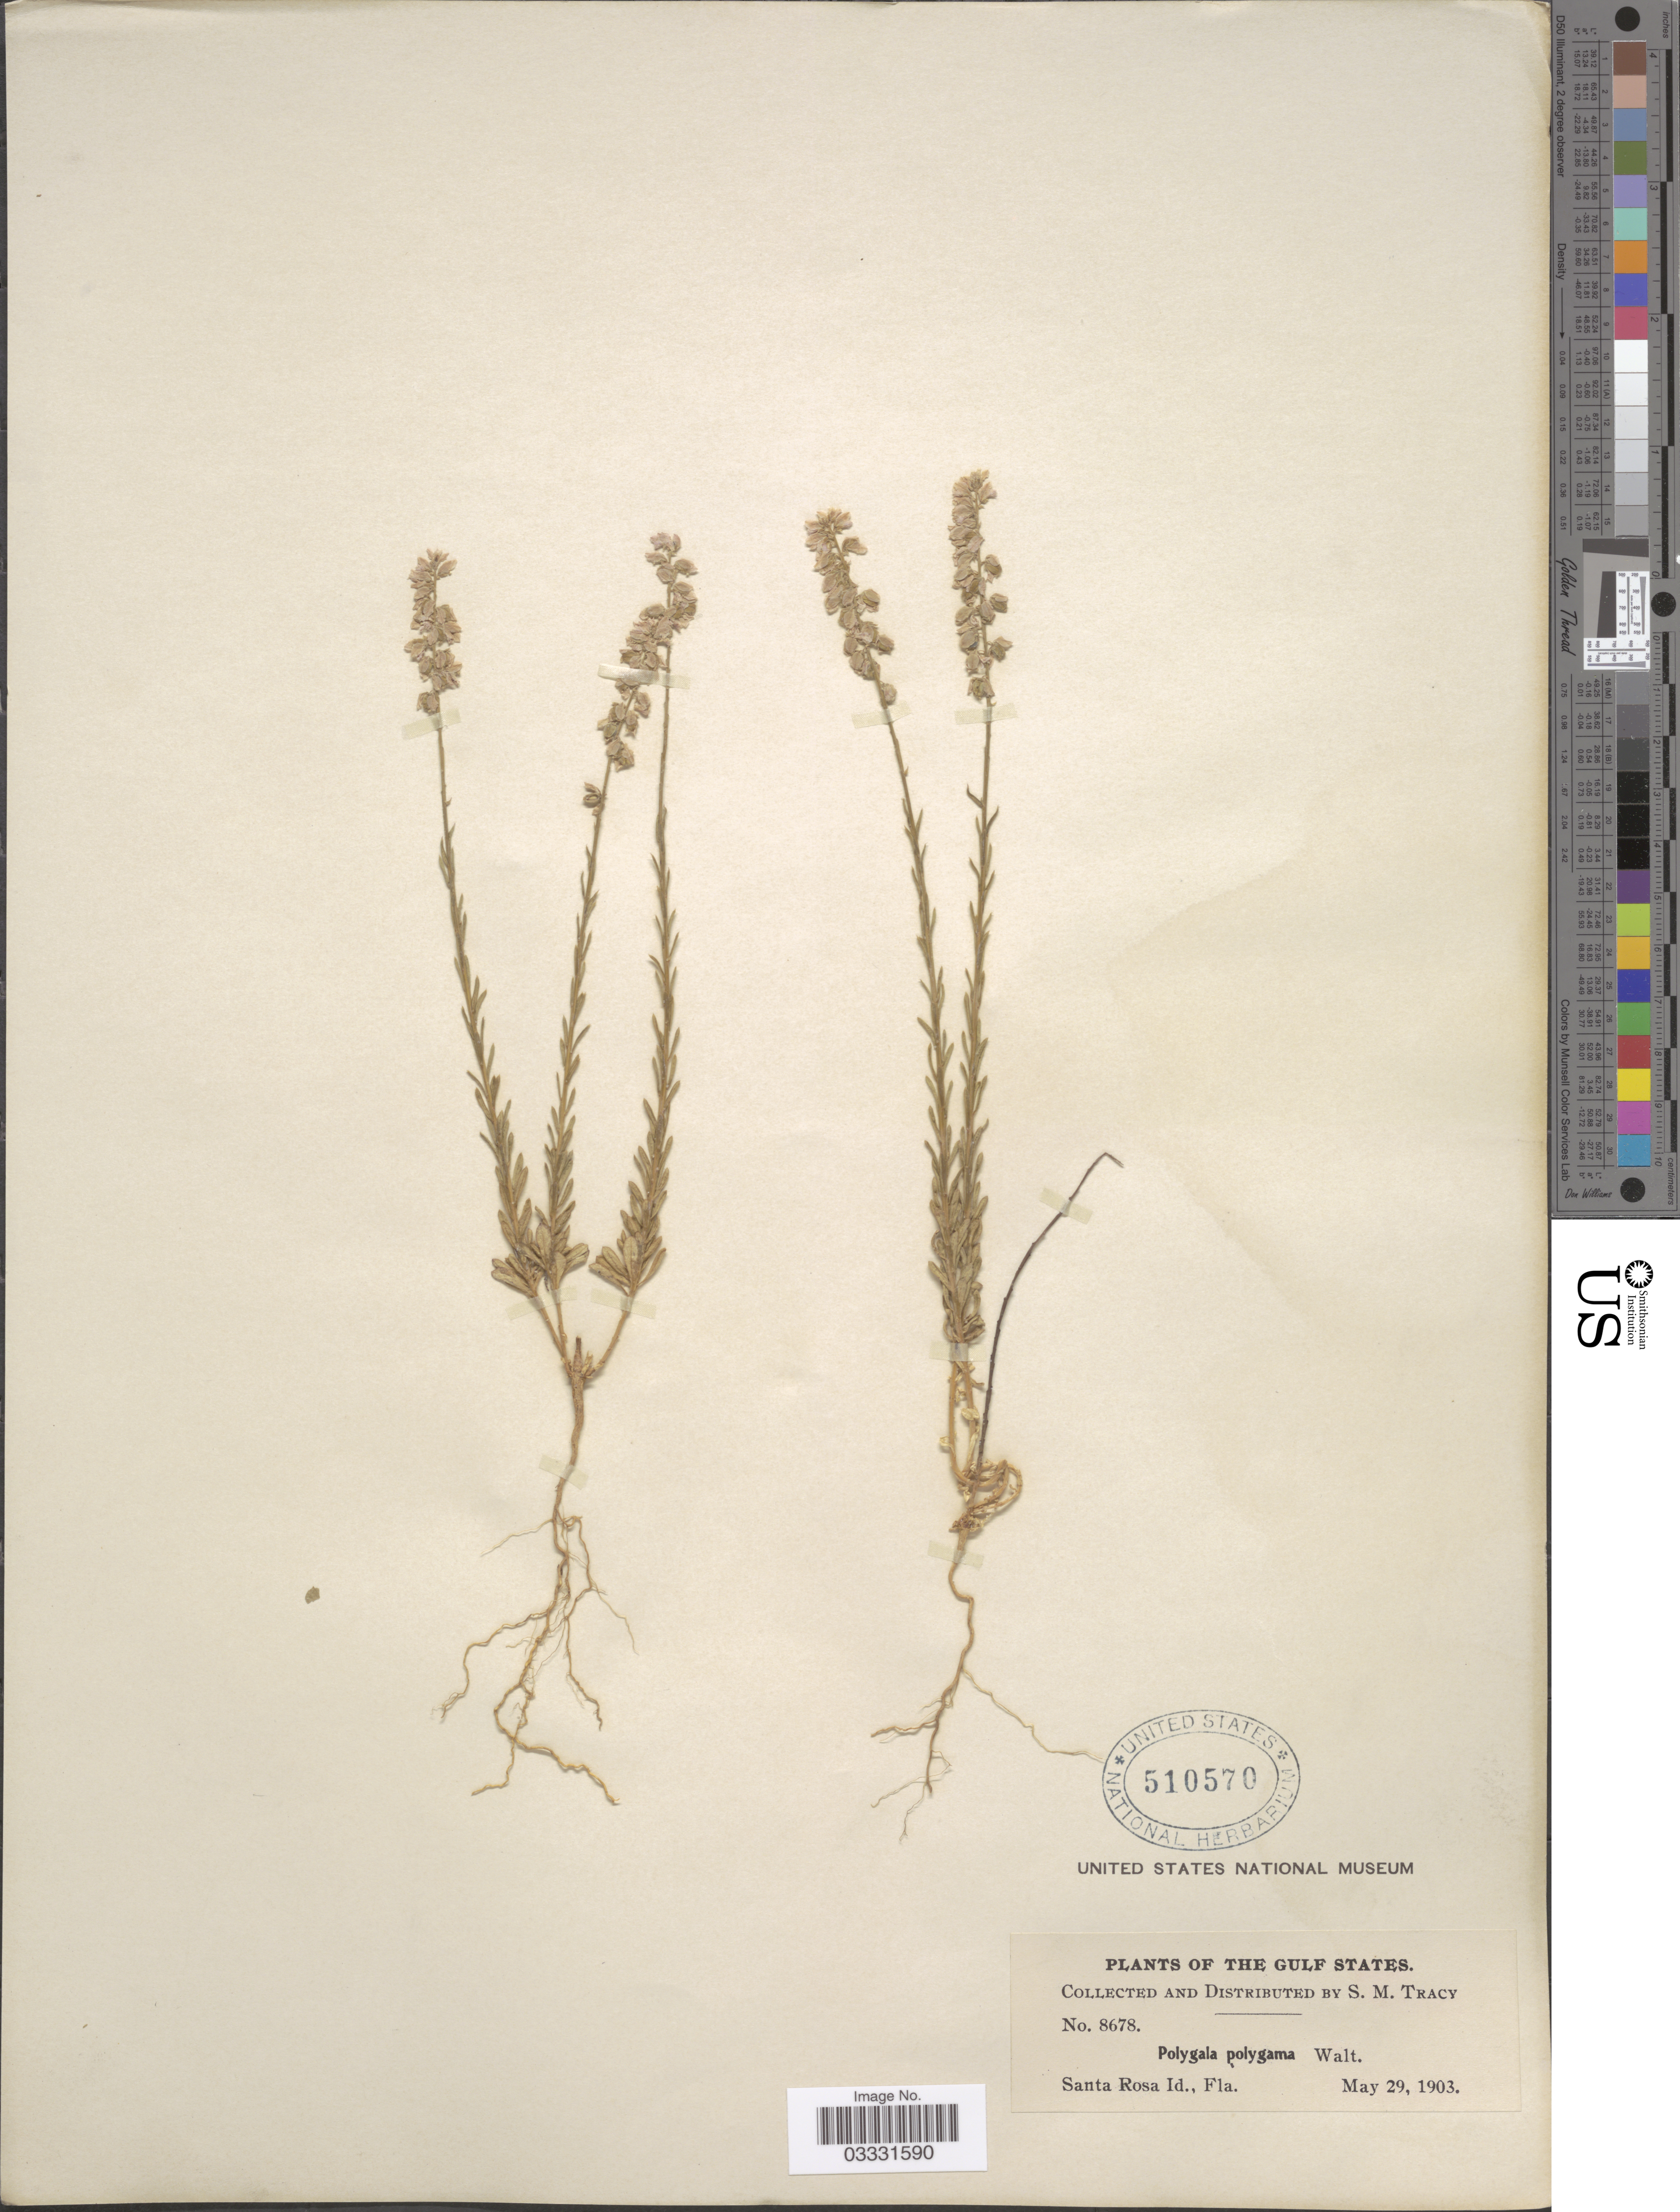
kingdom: Plantae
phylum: Tracheophyta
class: Magnoliopsida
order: Fabales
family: Polygalaceae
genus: Polygala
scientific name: Polygala polygama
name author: Walter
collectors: S. M. Tracy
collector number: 8678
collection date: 1903-05-29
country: United States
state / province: Florida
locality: The Gulf States. Santa Rosa Id.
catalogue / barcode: US 510570